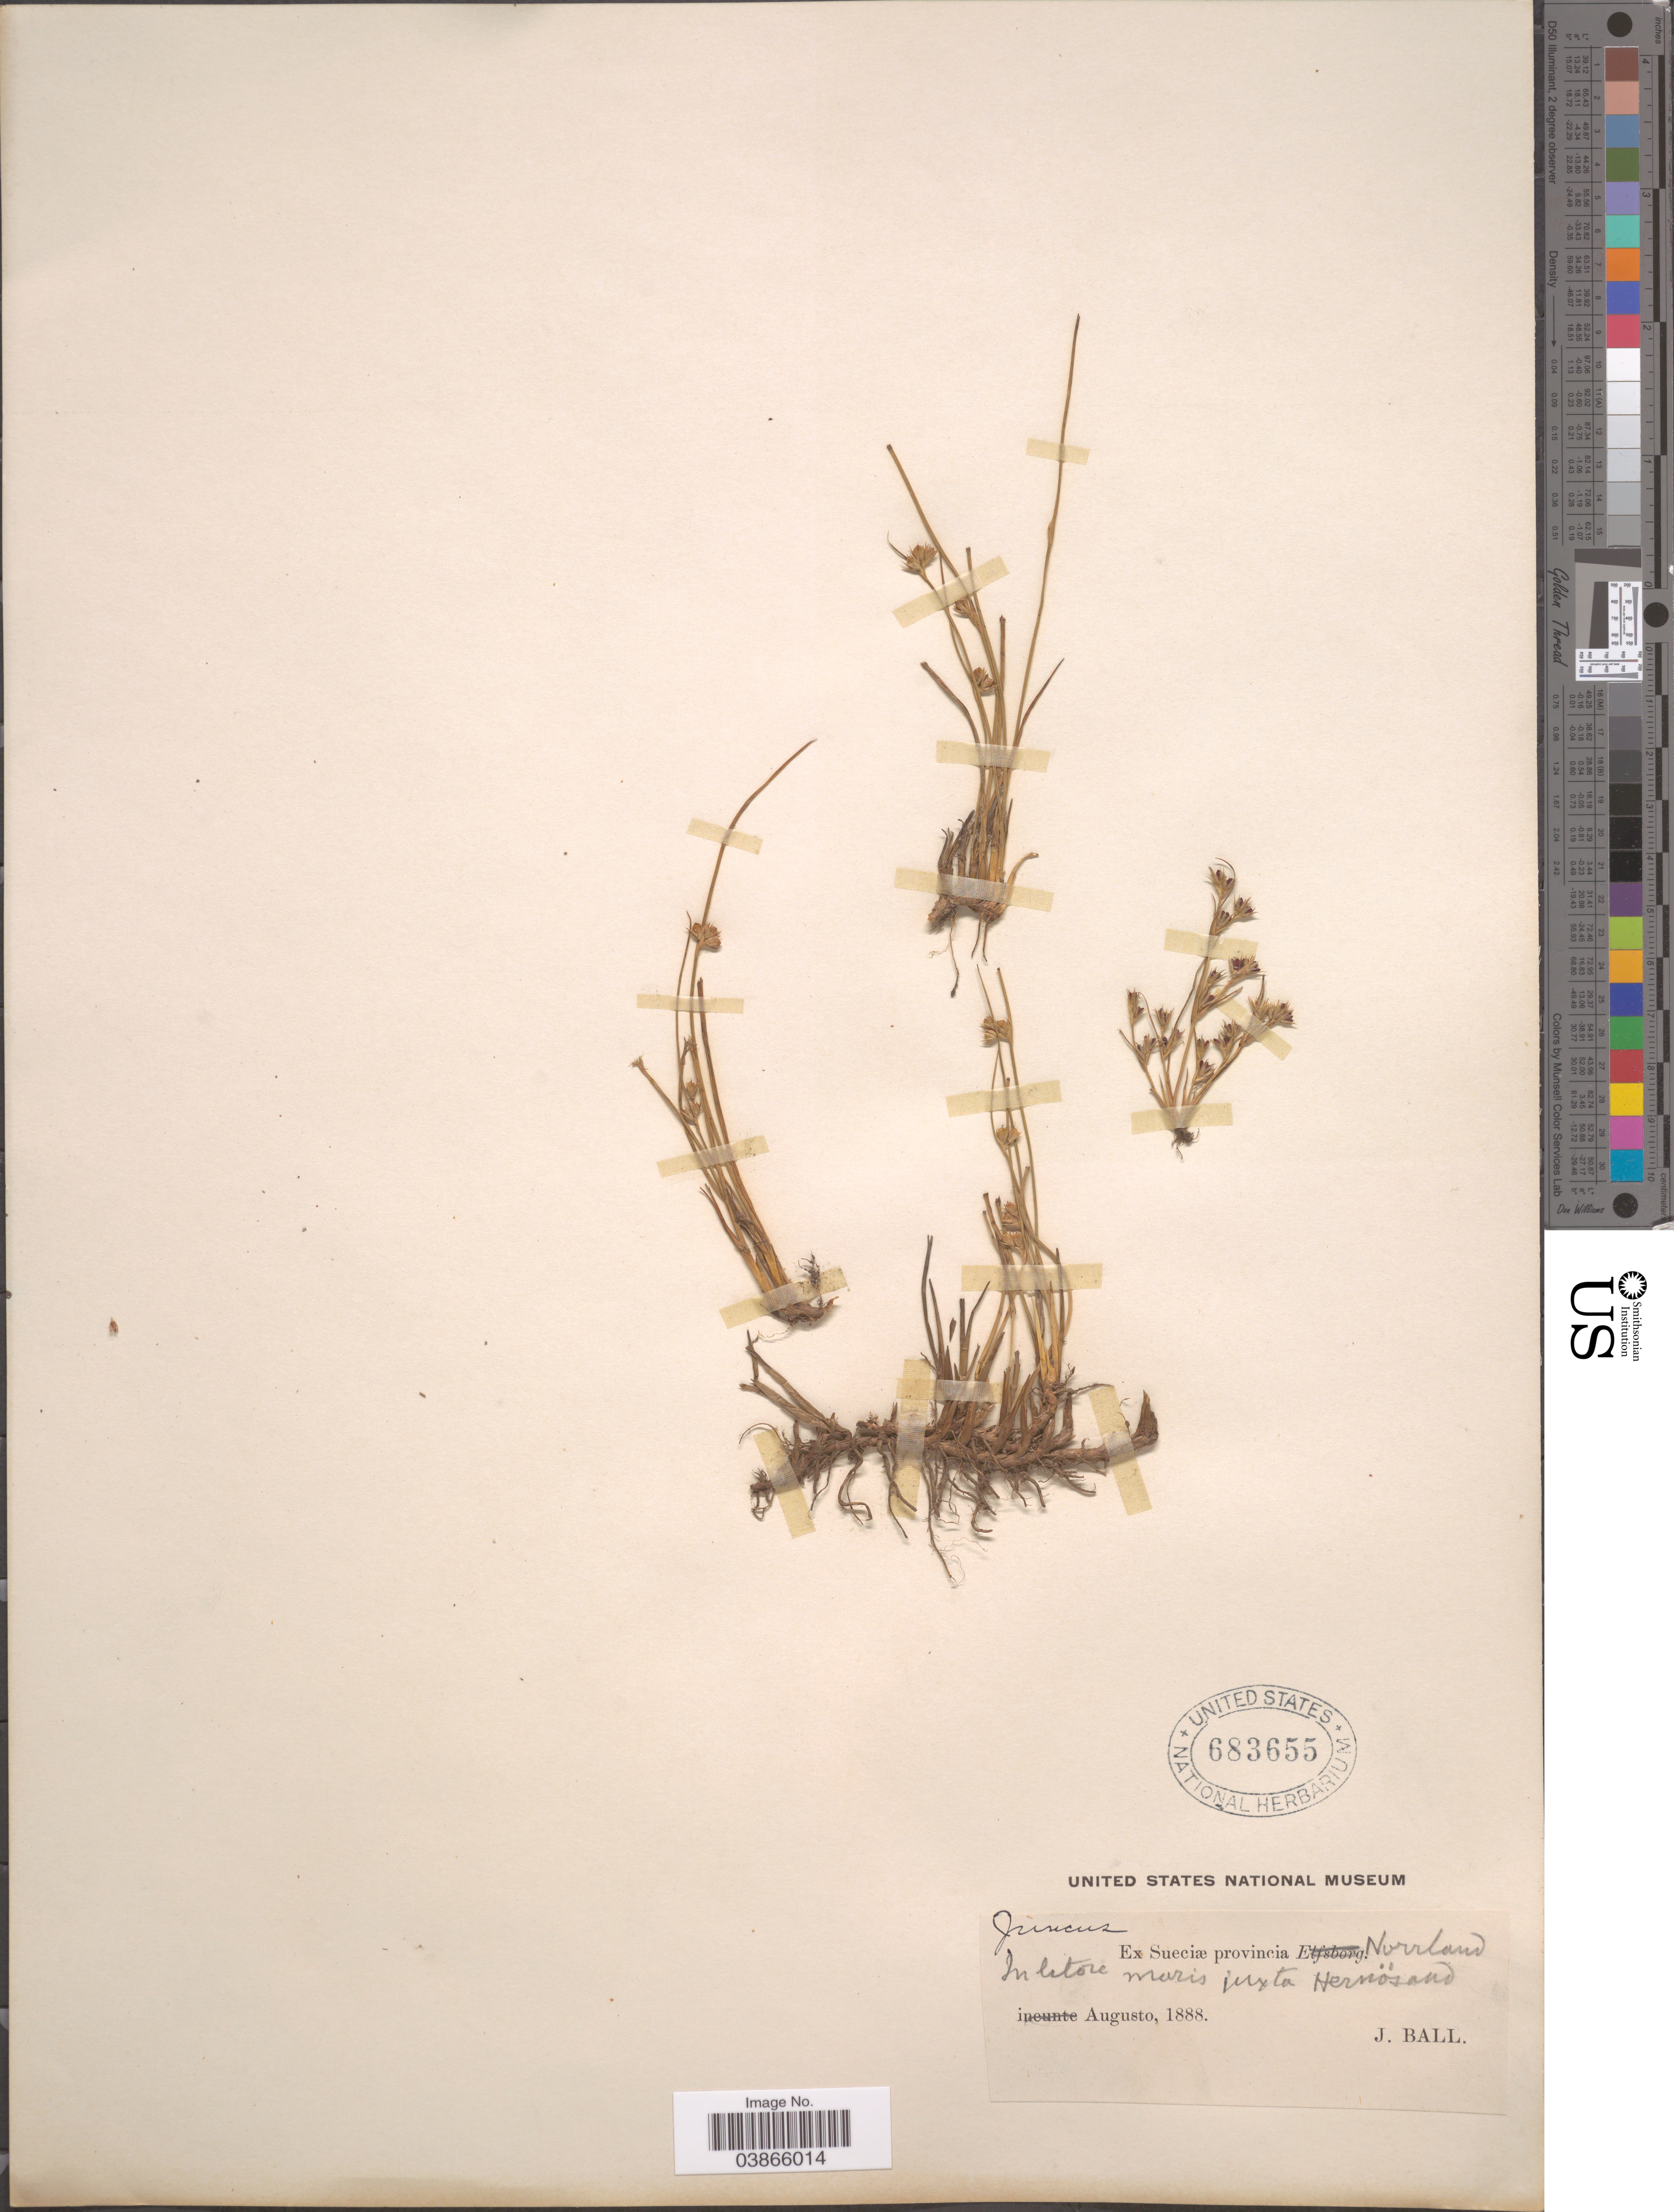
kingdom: Plantae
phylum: Tracheophyta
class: Liliopsida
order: Poales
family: Juncaceae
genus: Juncus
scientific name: Juncus sp.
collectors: J. Ball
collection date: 1888-08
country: Sweden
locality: Ex Sueciæ provincia Norrland. In litore maris juxta Hernösand.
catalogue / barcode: US 683655